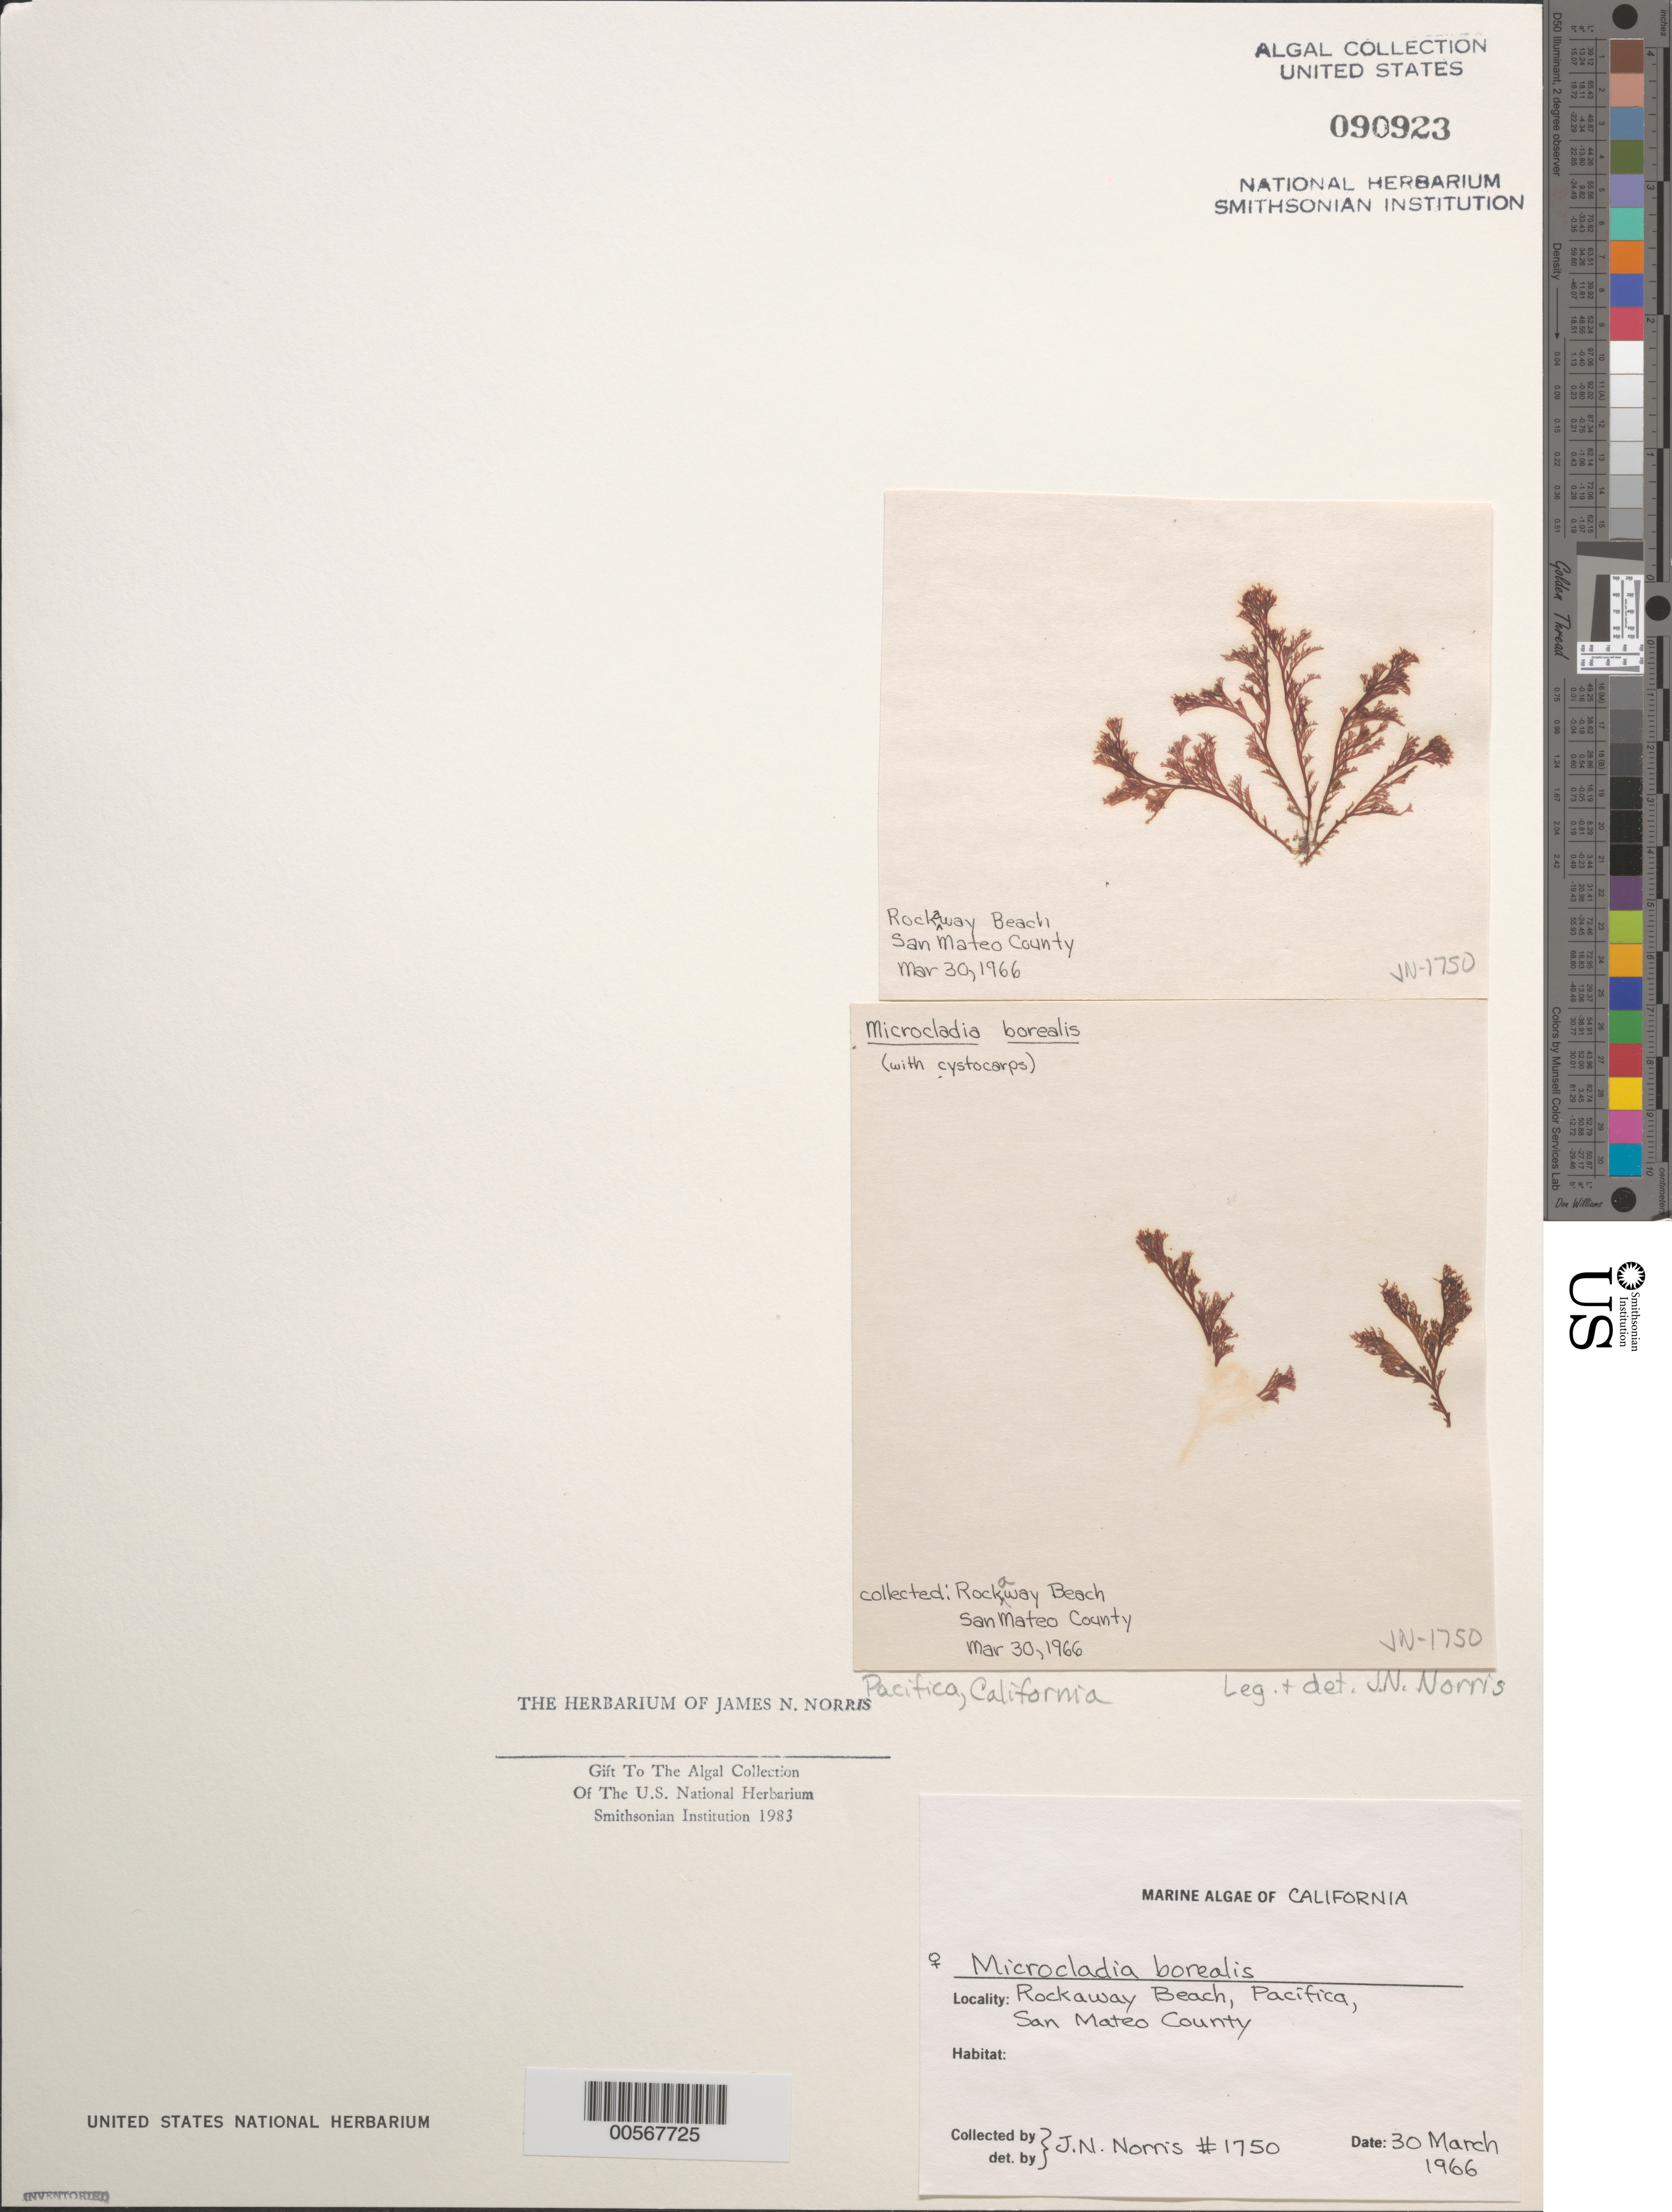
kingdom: Plantae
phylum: Rhodophyta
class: Florideophyceae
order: Ceramiales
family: Ceramiaceae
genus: Microcladia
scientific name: Microcladia borealis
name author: Rupr.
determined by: Norris, James N.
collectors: J. N. Norris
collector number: JN-1750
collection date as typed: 30 Mar 1966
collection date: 1966-03-30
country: United States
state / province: California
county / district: San Mateo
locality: Rockaway Beach, Pacifica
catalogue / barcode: US 90923